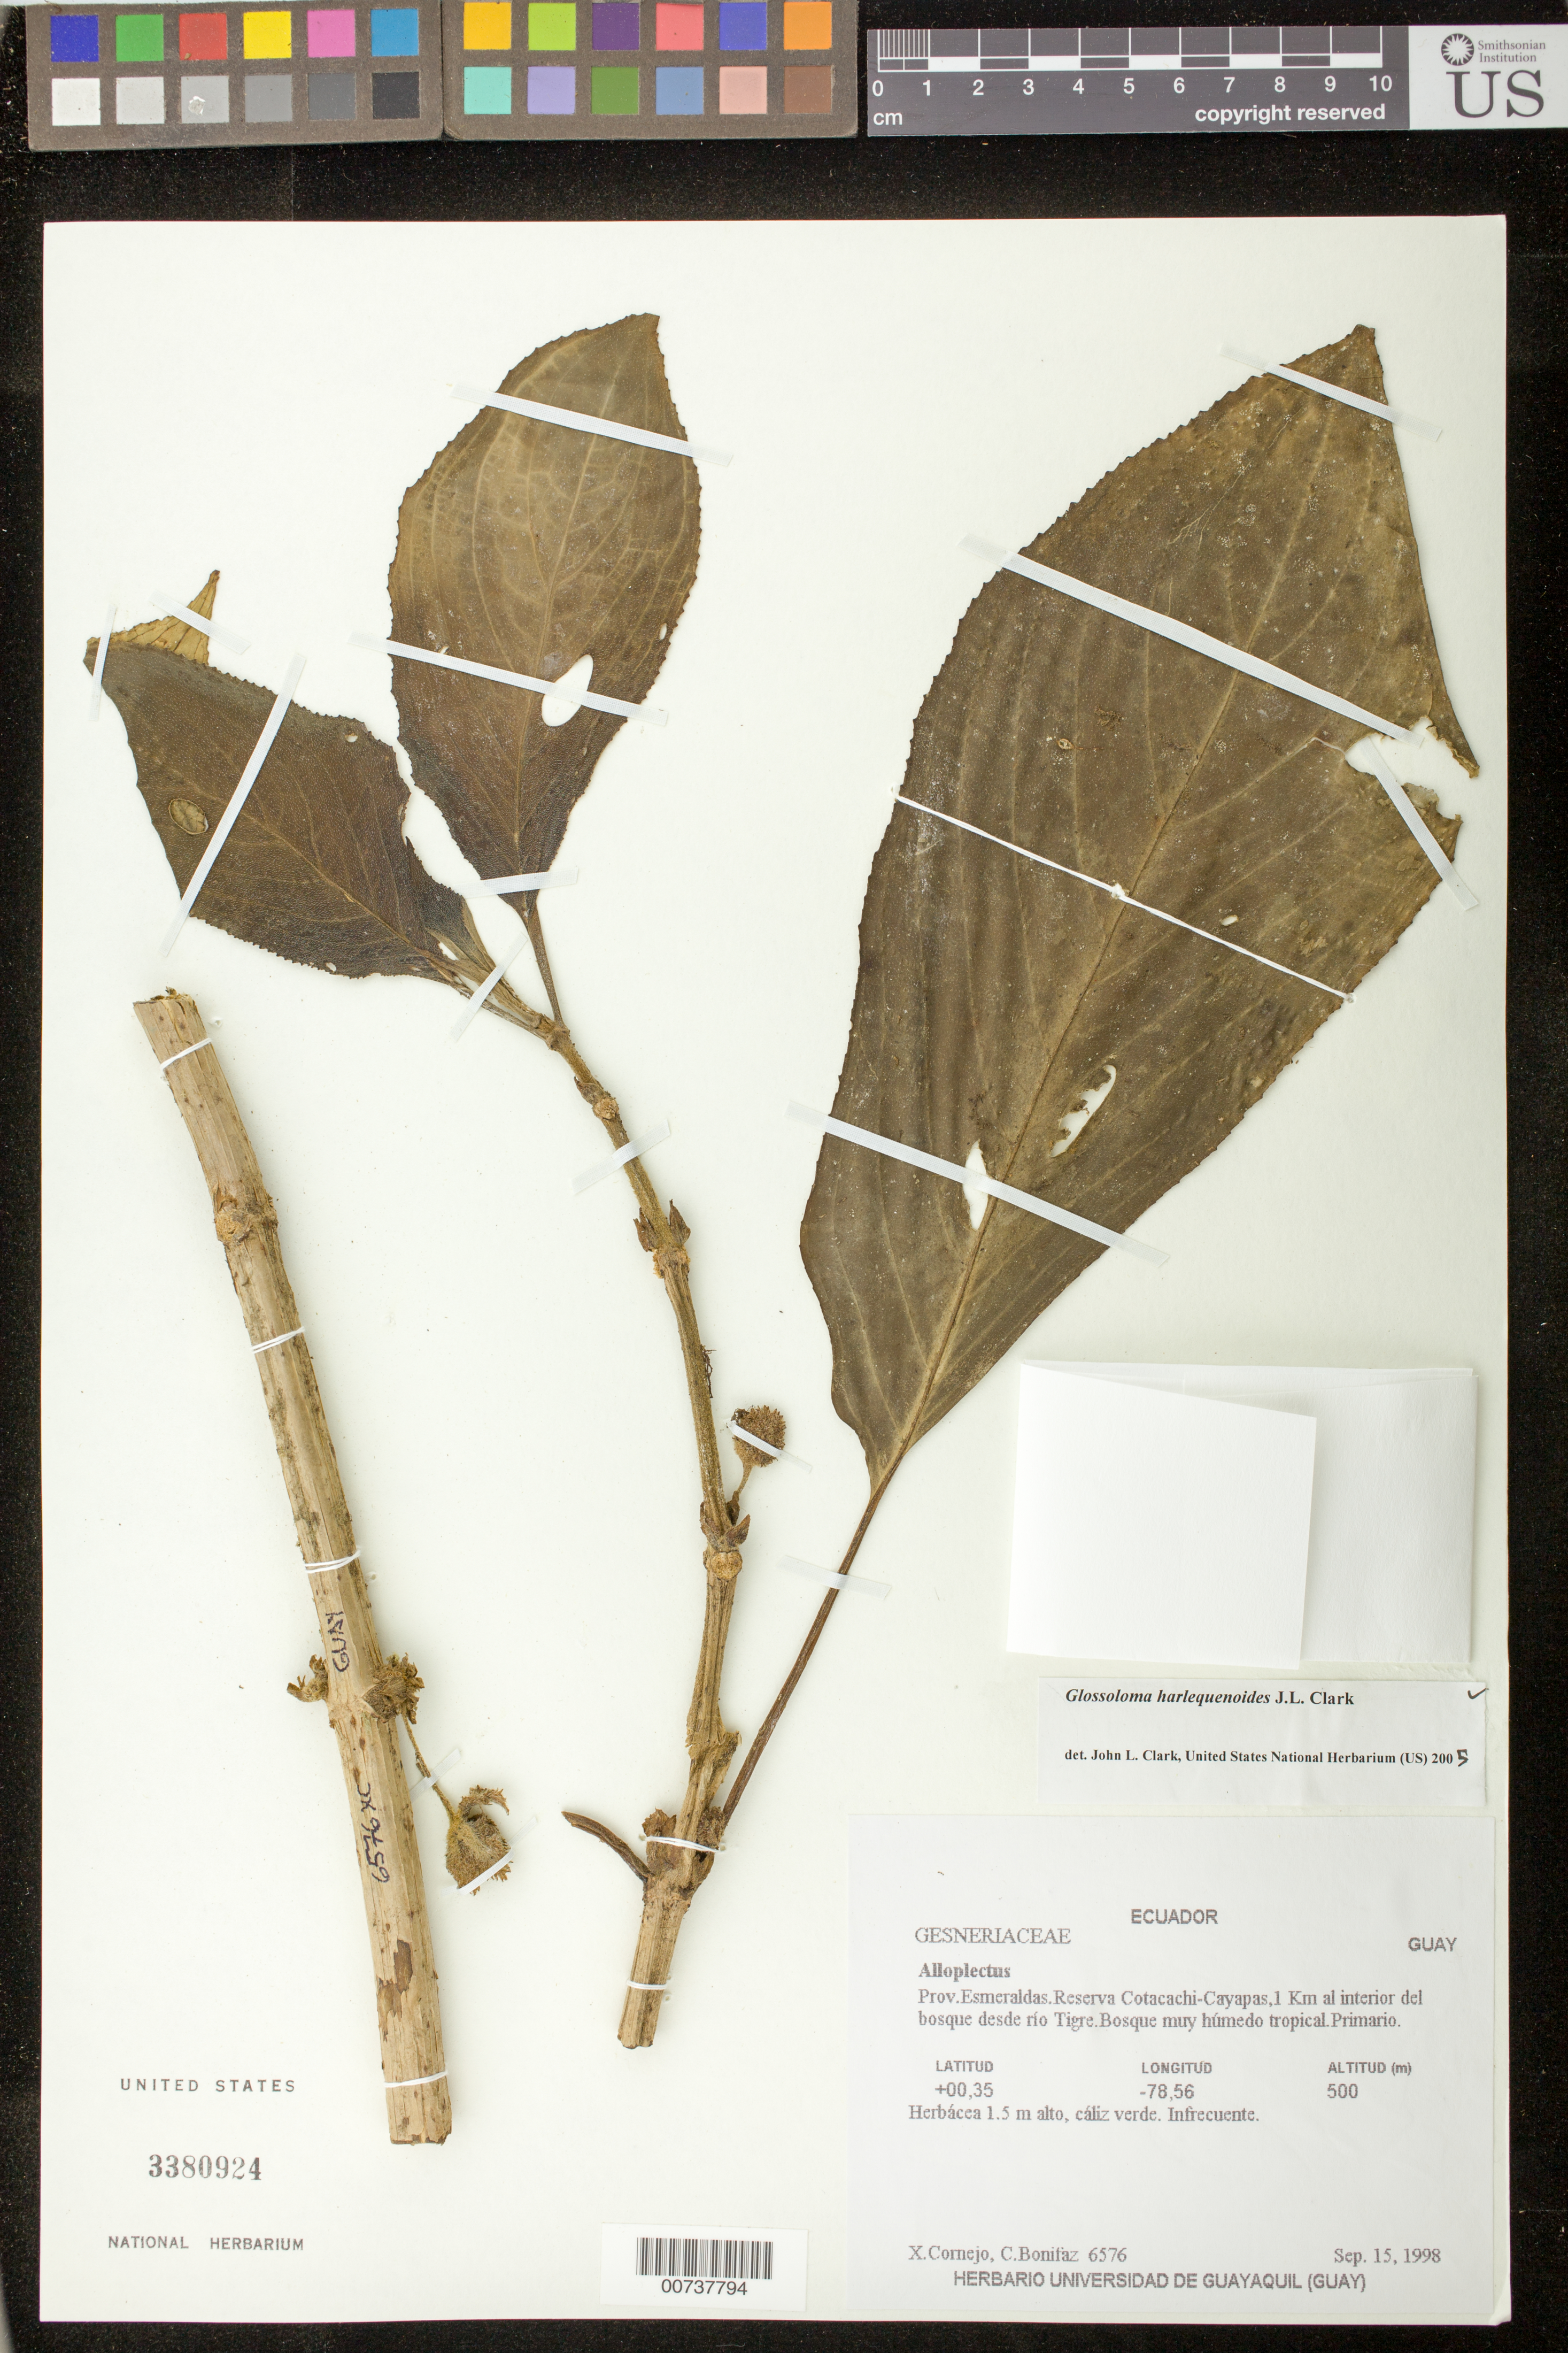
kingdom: Plantae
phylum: Tracheophyta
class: Magnoliopsida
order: Lamiales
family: Gesneriaceae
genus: Glossoloma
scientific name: Glossoloma harlequinoides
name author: J.L. Clark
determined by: Clark, J. L., (SEL), The Marie Selby Botanical Garden (UNITED STATES)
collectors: X. F. Cornejo & C. Bonifaz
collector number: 6576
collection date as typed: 15 Sep 1998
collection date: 1998-09-15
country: Ecuador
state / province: Esmeraldas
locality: Reserva Cotacachi-Cayapas, 1 km al interior del bosque desde río Tigre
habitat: Bosque muy húmedo tropical; primario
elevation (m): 500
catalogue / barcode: US 3380924